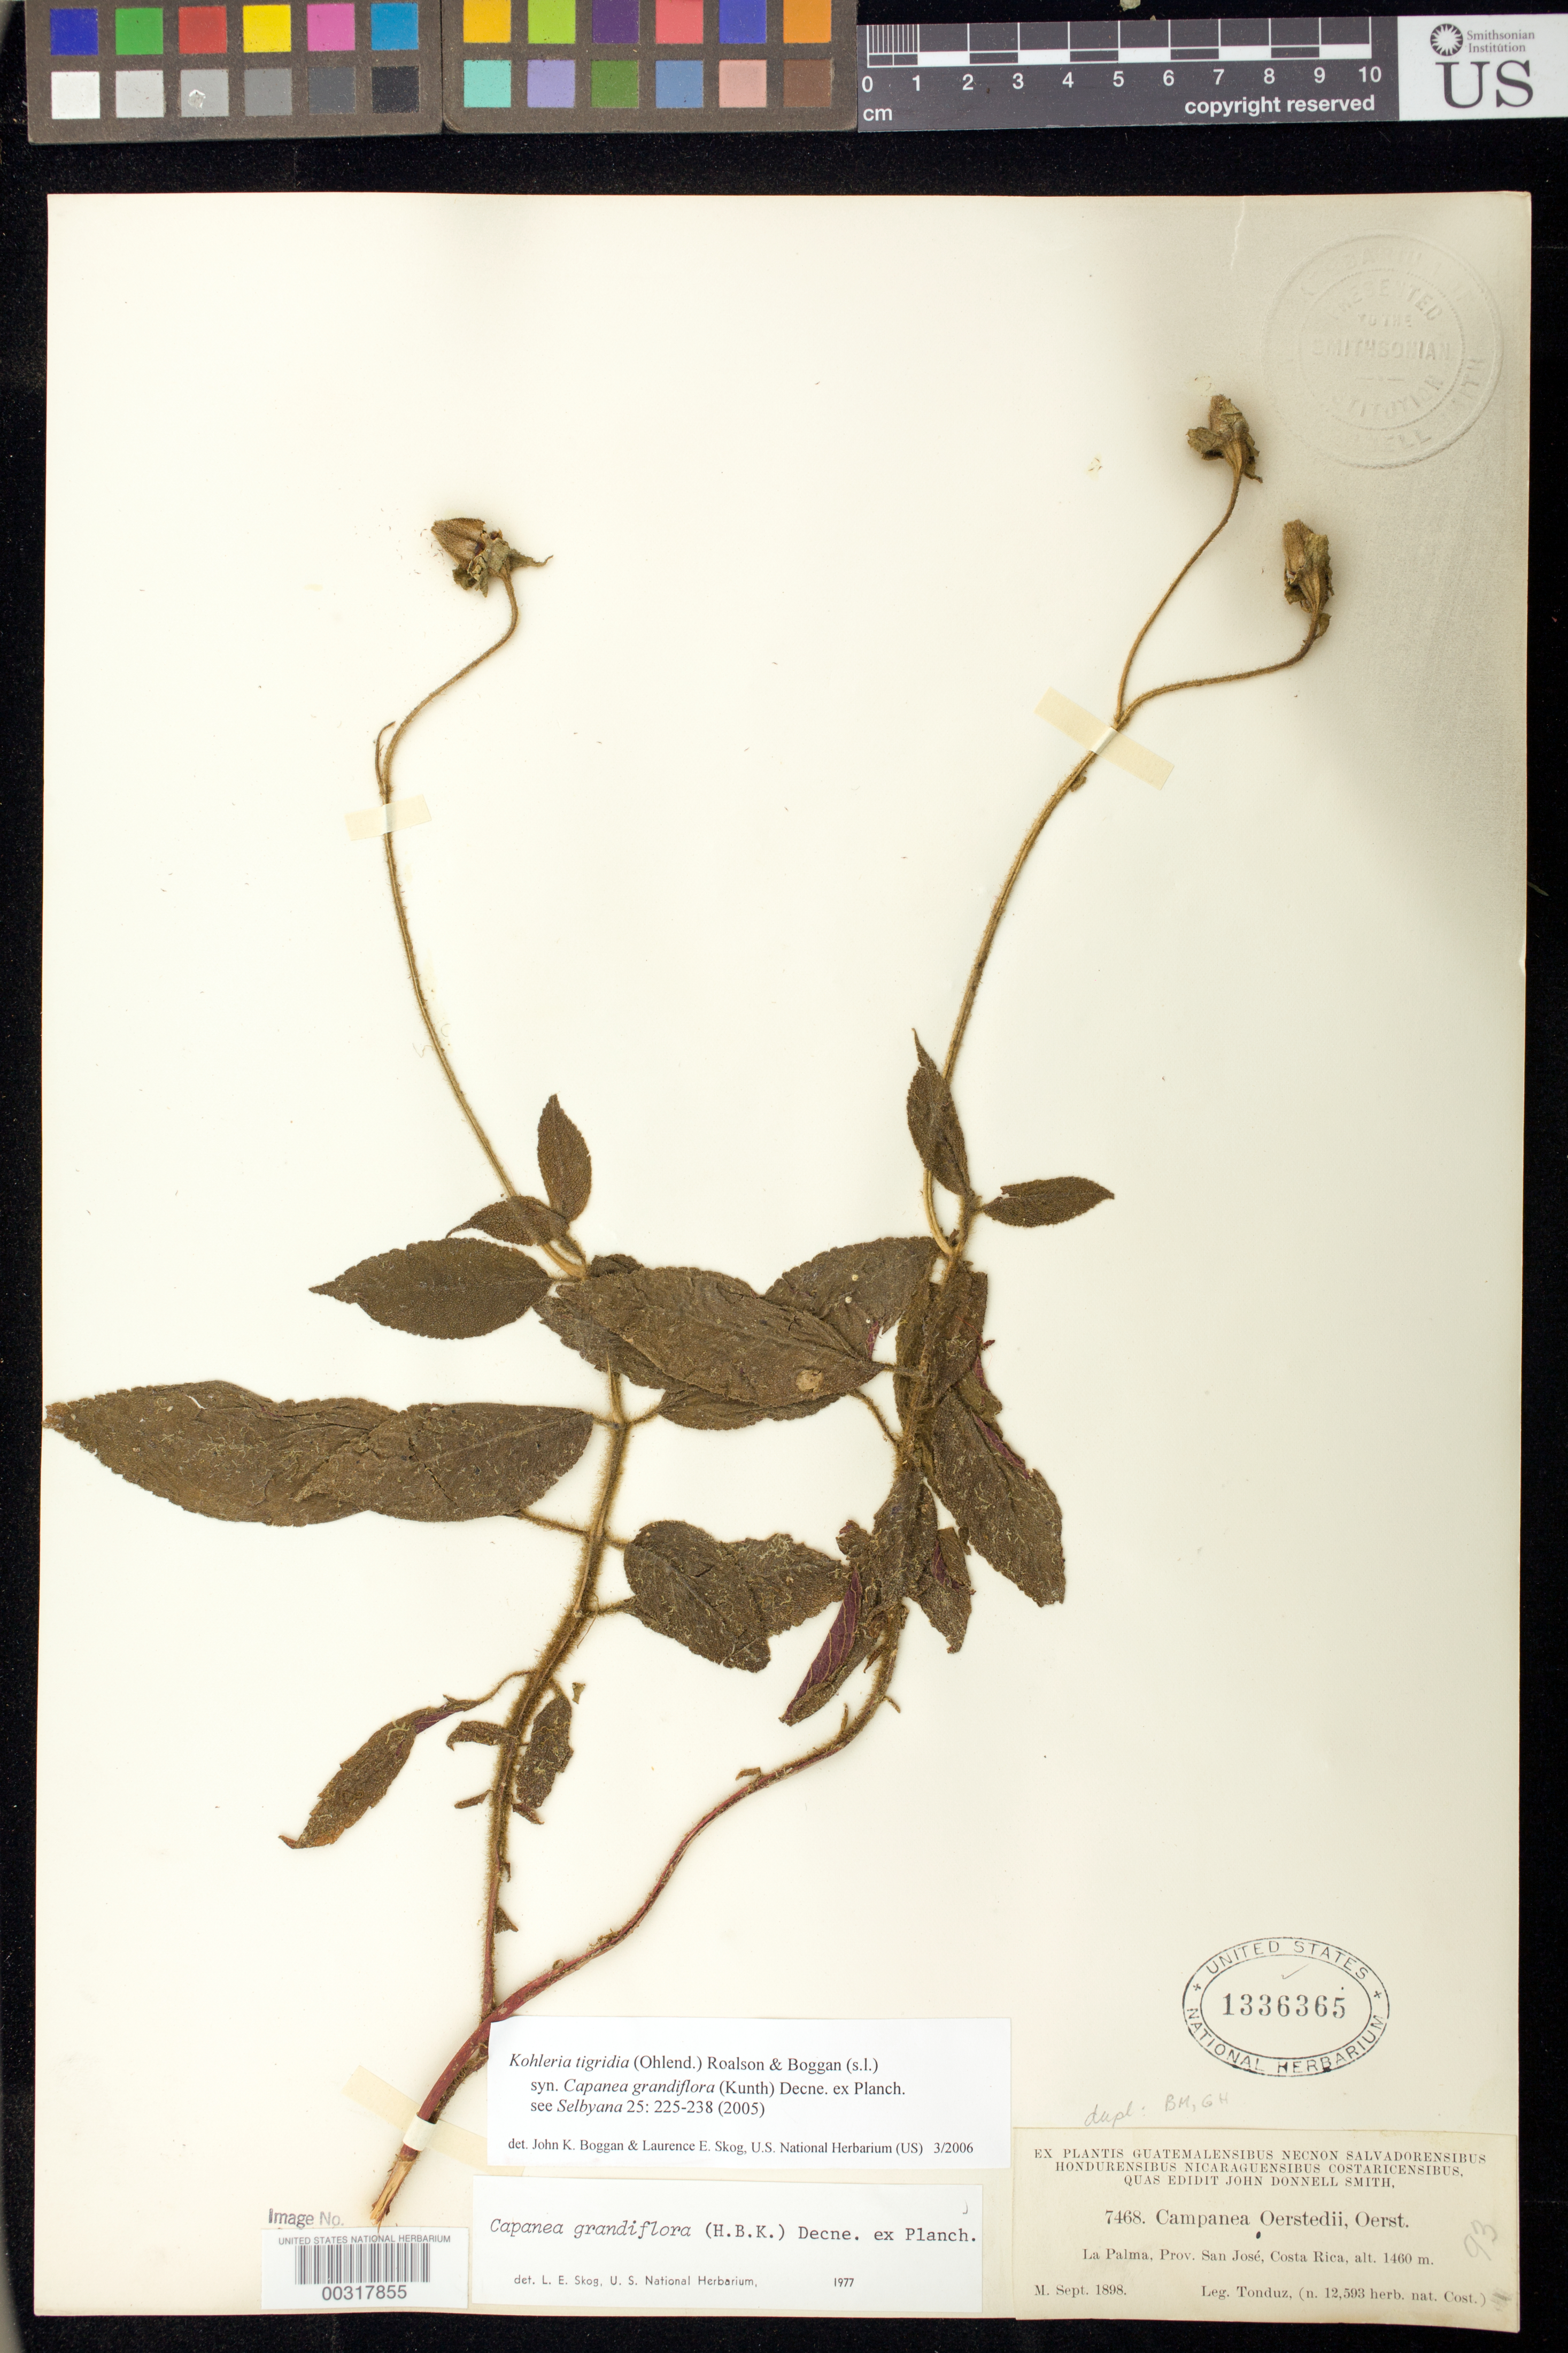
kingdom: Plantae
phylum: Tracheophyta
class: Magnoliopsida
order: Lamiales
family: Gesneriaceae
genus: Kohleria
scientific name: Kohleria tigridia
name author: (Ohlend.) Roalson & Boggan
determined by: Boggan, J. K.; Skog, L. E.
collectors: A. Tonduz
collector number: HNC 12593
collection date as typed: Sep 1898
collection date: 1898-09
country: Costa Rica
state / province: San José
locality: La Palma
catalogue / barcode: US 1336365